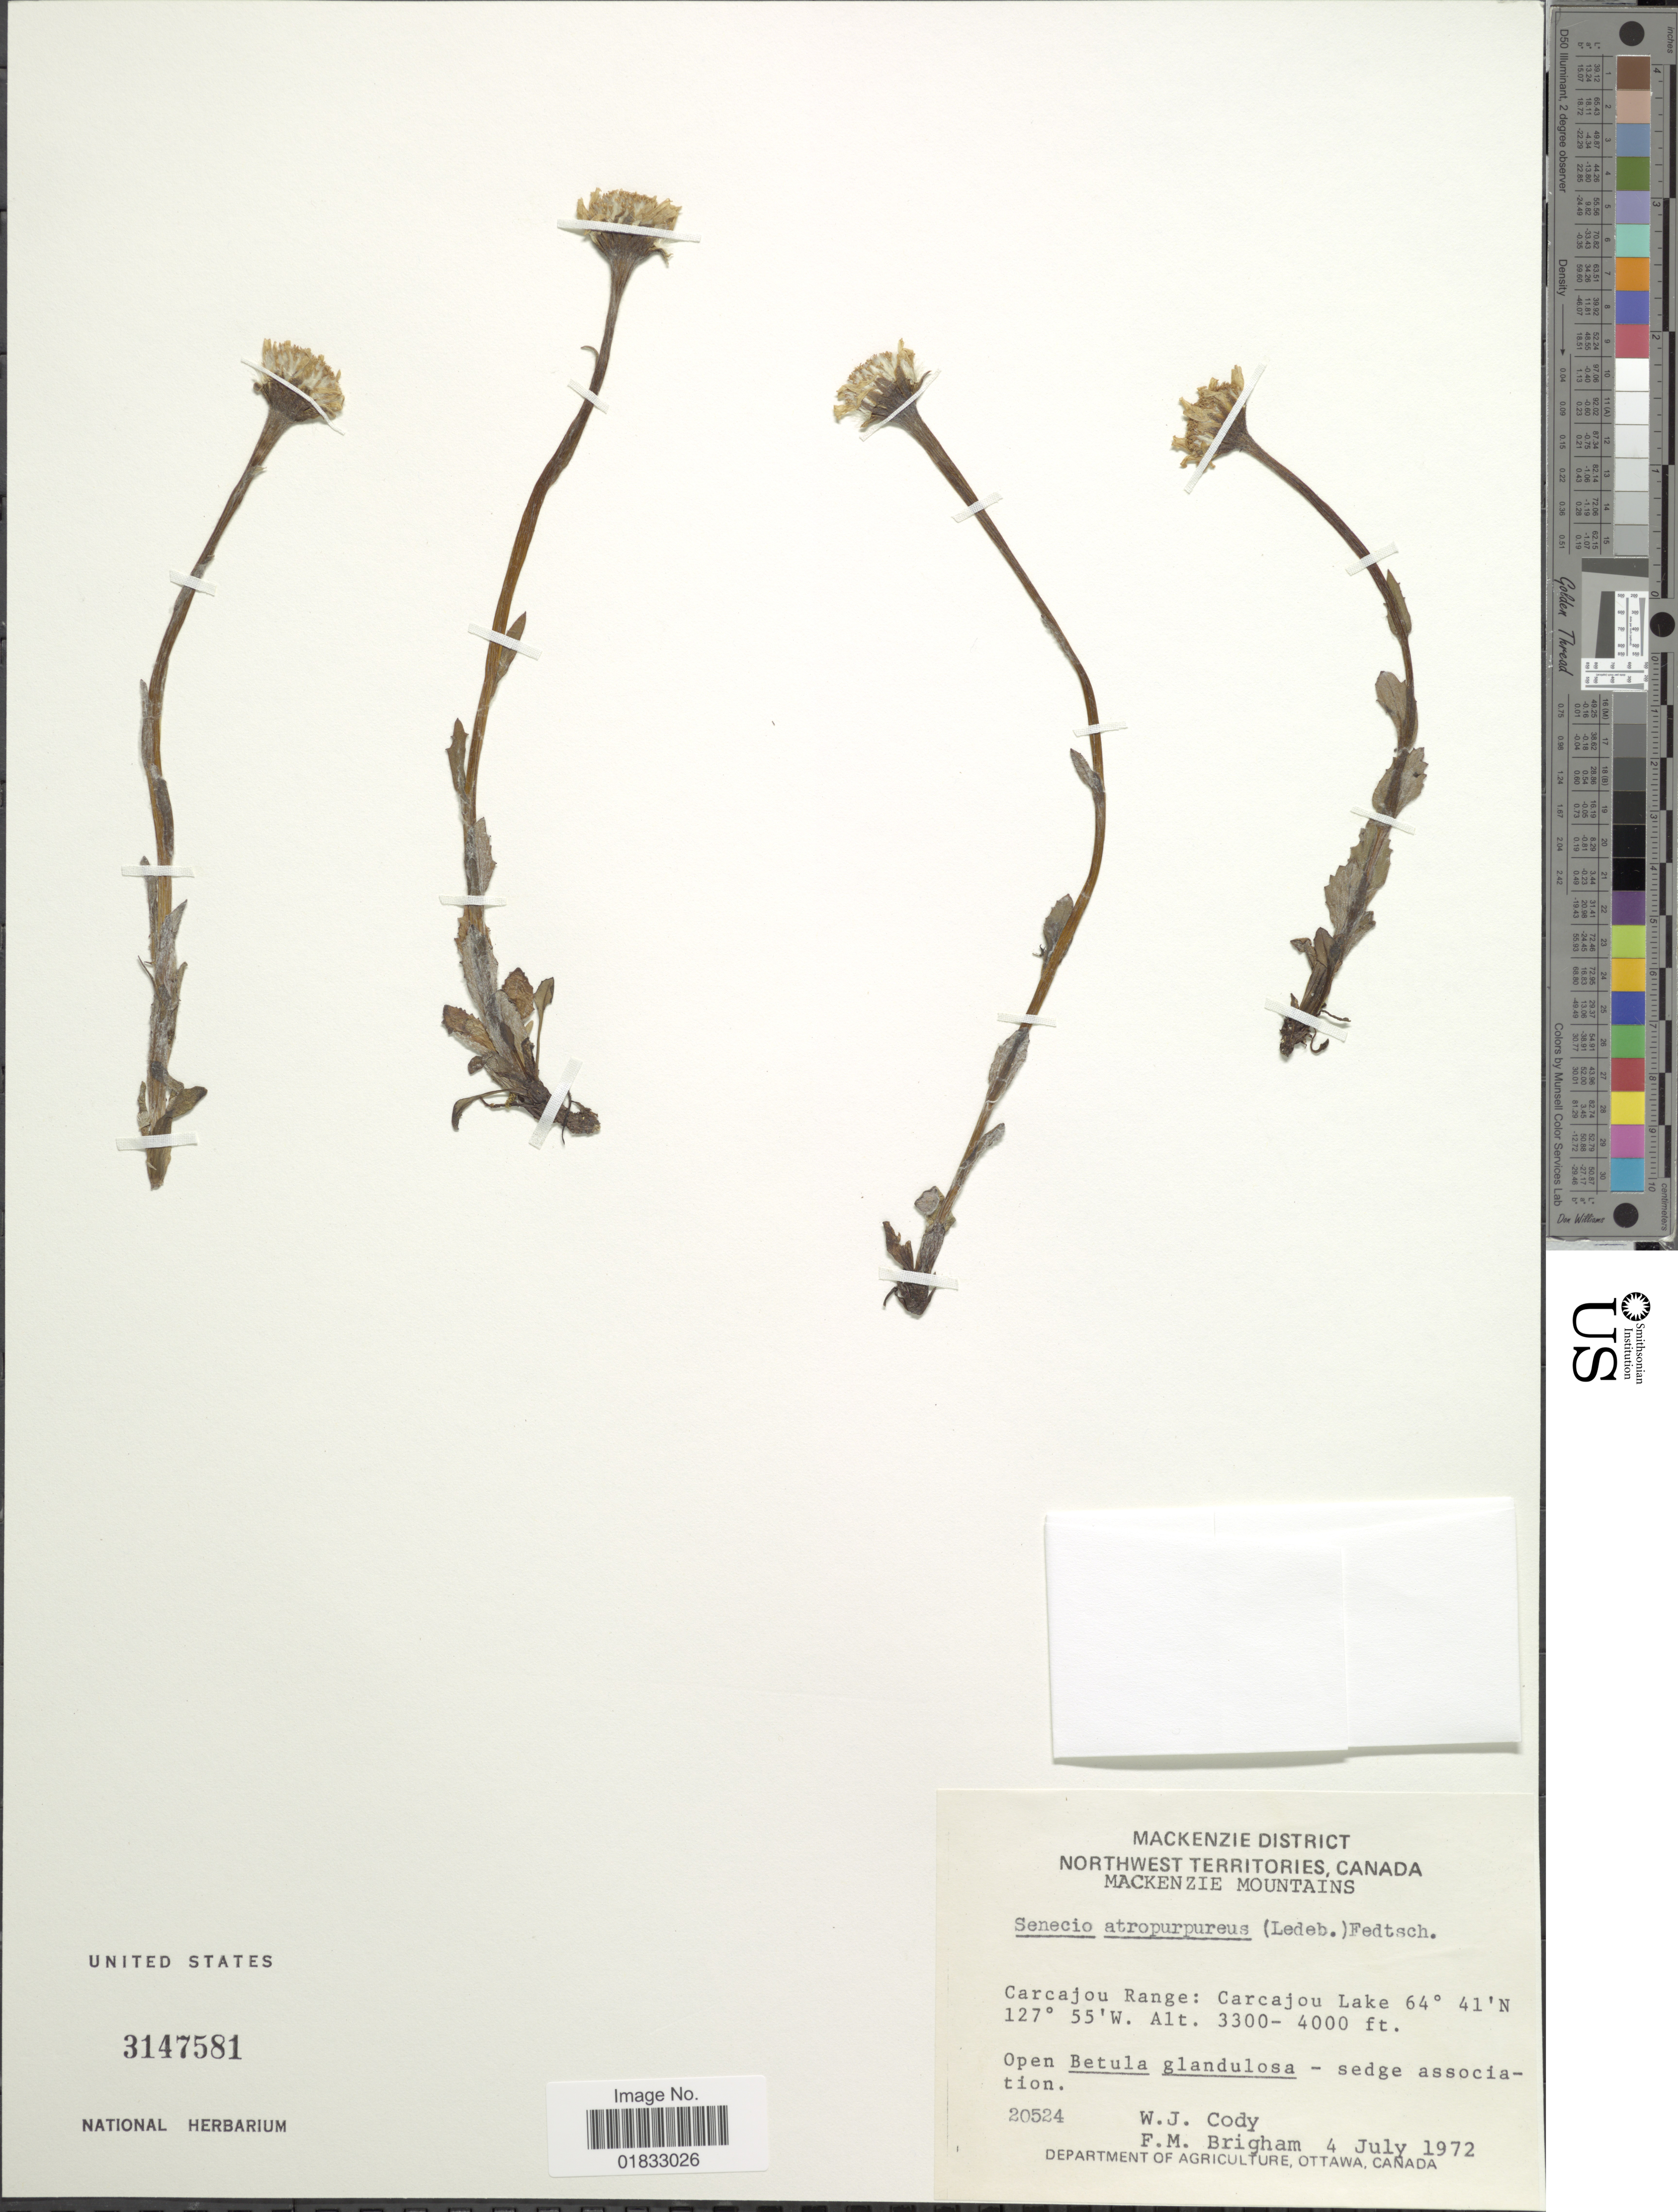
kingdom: Plantae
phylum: Tracheophyta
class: Magnoliopsida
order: Asterales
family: Asteraceae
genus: Tephroseris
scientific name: Tephroseris integrifolia subsp. atropurpurea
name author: (Ledeb.) B. Nord.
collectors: W. Cody & F. Brigham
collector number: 20524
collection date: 1972-07-04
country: Canada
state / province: Northwest Territories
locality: Mackenzie Mountains, Carcajou Range: Carcajou Lake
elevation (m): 1006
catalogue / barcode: US 3147581